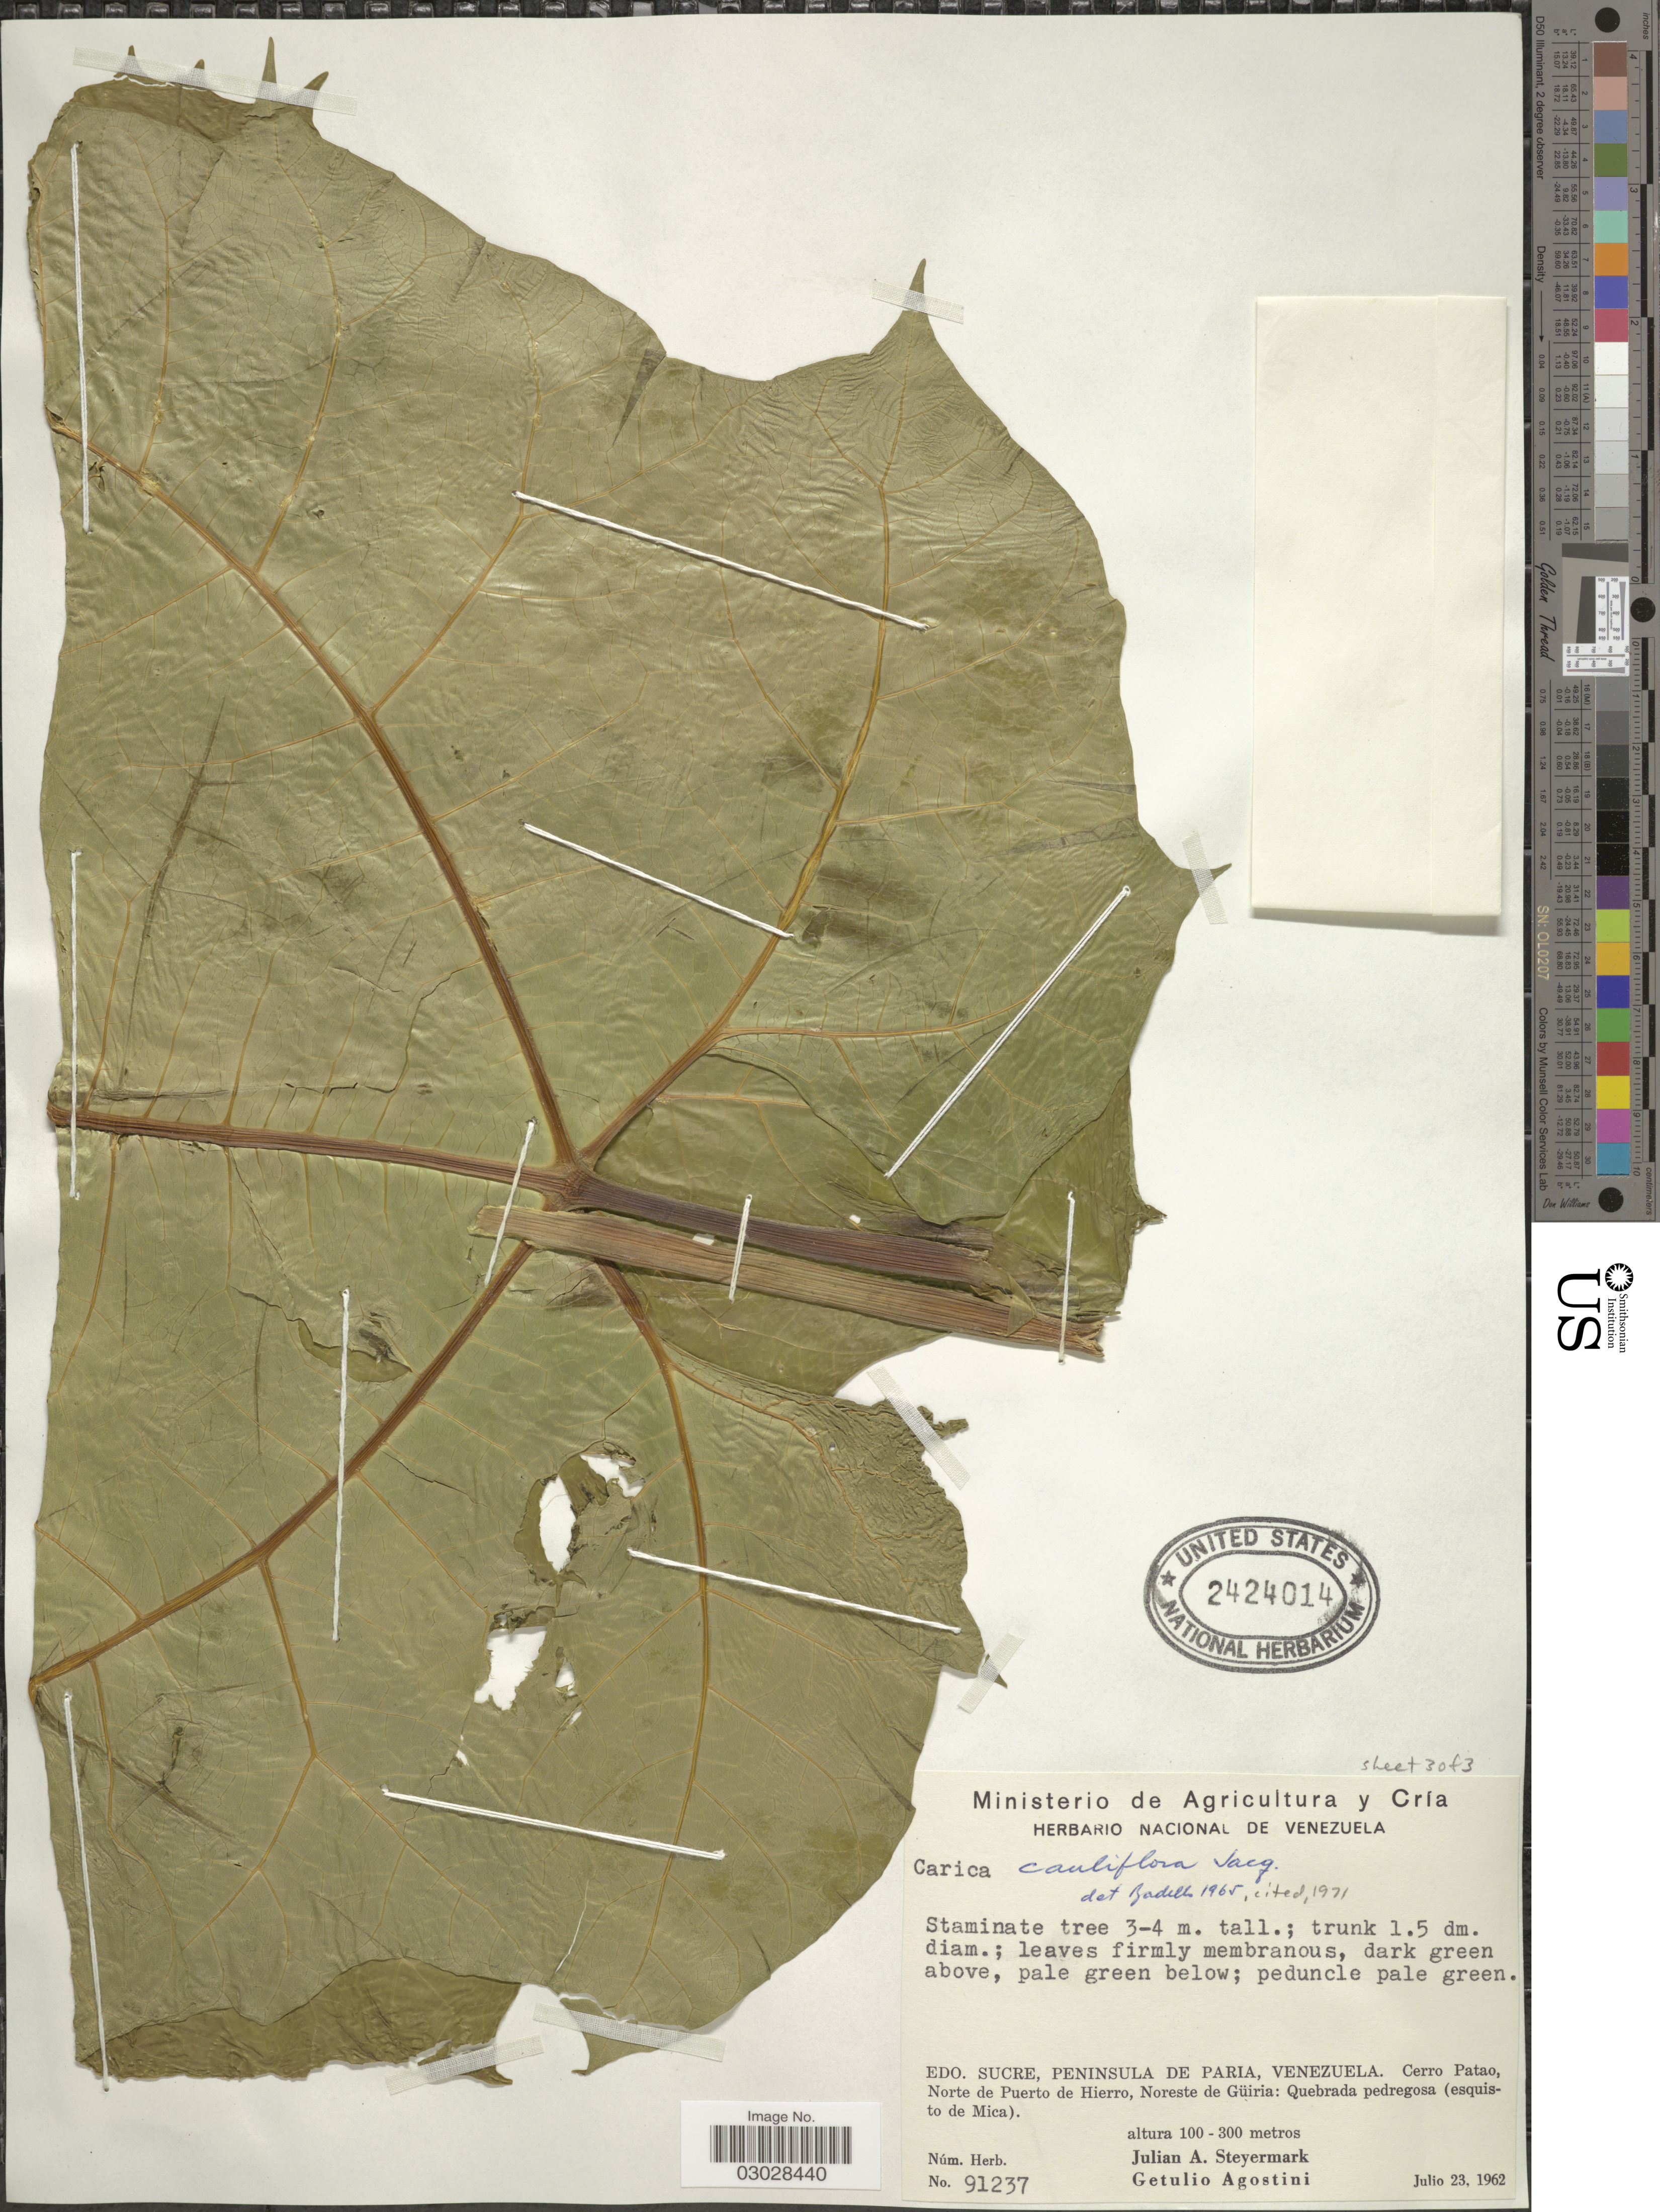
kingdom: Plantae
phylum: Tracheophyta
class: Magnoliopsida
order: Brassicales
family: Caricaceae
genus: Vasconcellea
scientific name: Vasconcellea cauliflora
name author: (Jacq.) A. DC.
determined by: Strong, M. T., (US), Smithsonian Institution - National Museum of Natural History (UNITED STATES)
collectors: J. Steyermark & G. Agostini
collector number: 91237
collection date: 1962-07-23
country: Venezuela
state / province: Sucre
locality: Edo. Sucre, Peninsula de Paria. Cerro Patao, Norte de Puerto de Hierro, Noreste de Güiria: Quebrada pedregosa (esquisto de Mica).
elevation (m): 100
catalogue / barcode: US 2424014